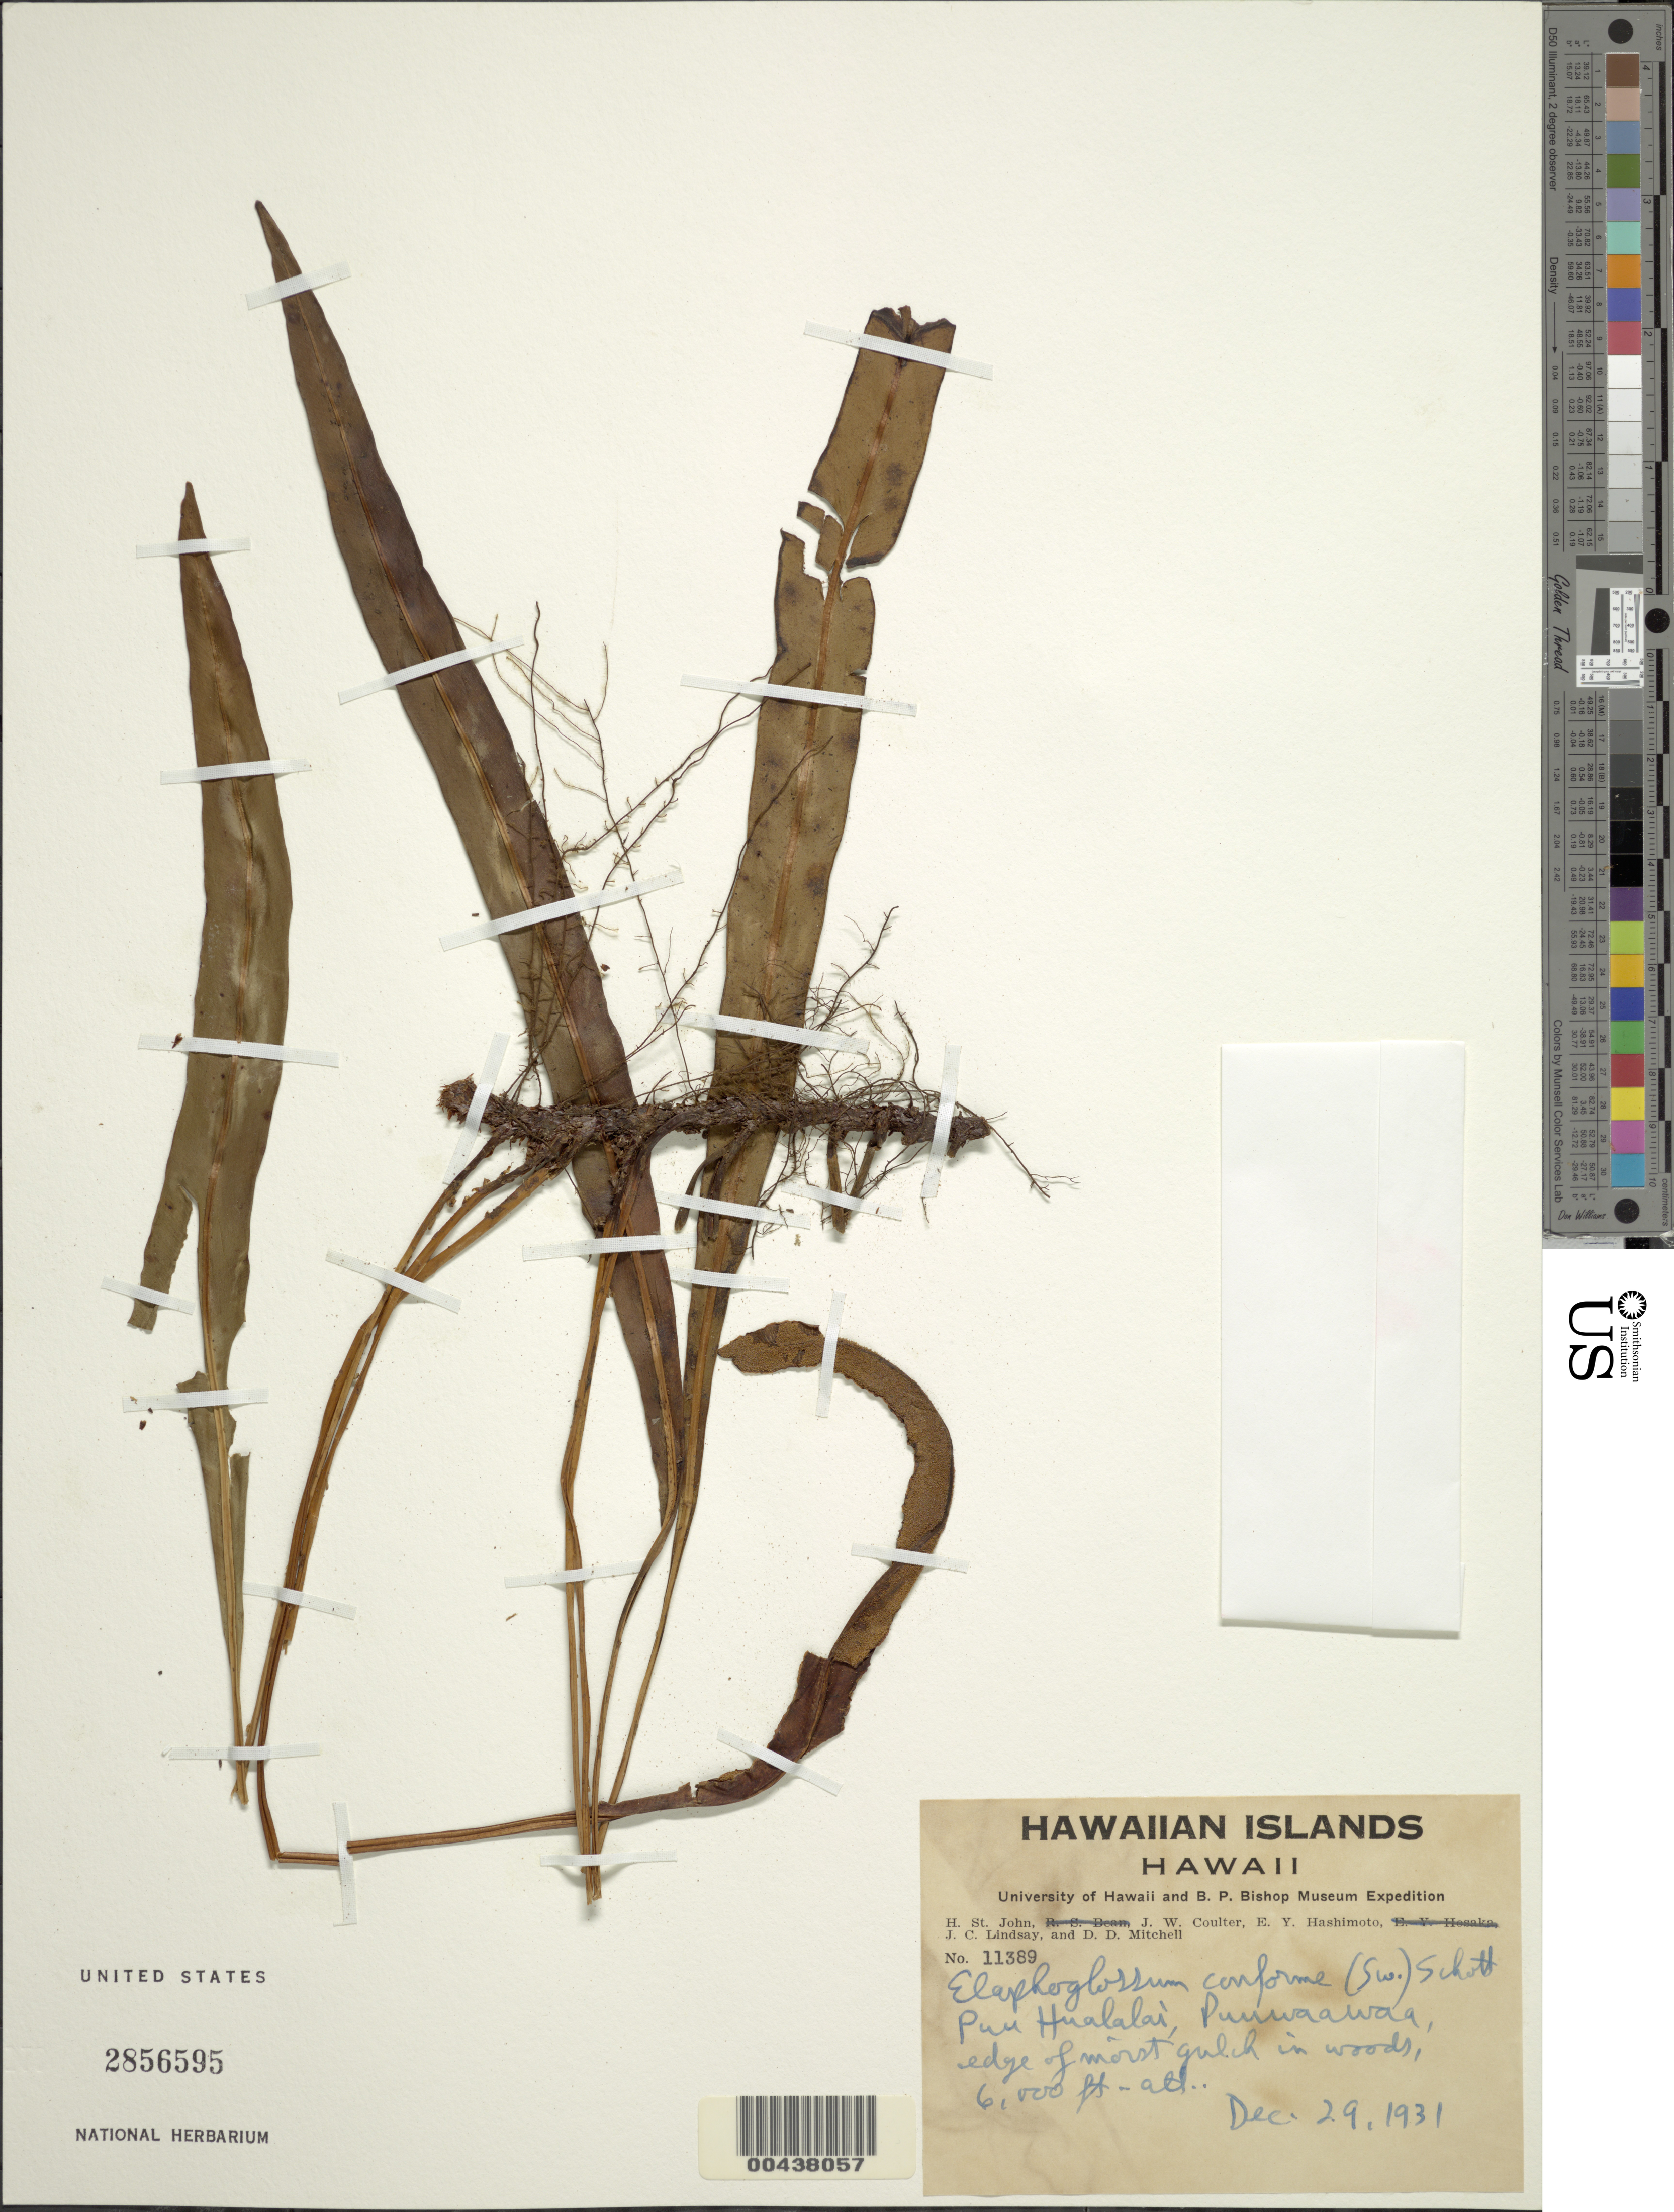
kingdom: Plantae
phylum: Tracheophyta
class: Polypodiopsida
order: Polypodiales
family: Dryopteridaceae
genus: Elaphoglossum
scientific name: Elaphoglossum wawrae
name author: (Luerss.) C. Chr.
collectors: H. St. John, J. W. Coulter, E. Hashimoto & J. Lindsay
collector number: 11389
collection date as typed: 29 Dec 1931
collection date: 1931-12-29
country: United States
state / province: Hawaii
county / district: Honolulu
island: Oahu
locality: Puu Hualalai, Puuwaawa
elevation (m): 1829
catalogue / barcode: US 2856595